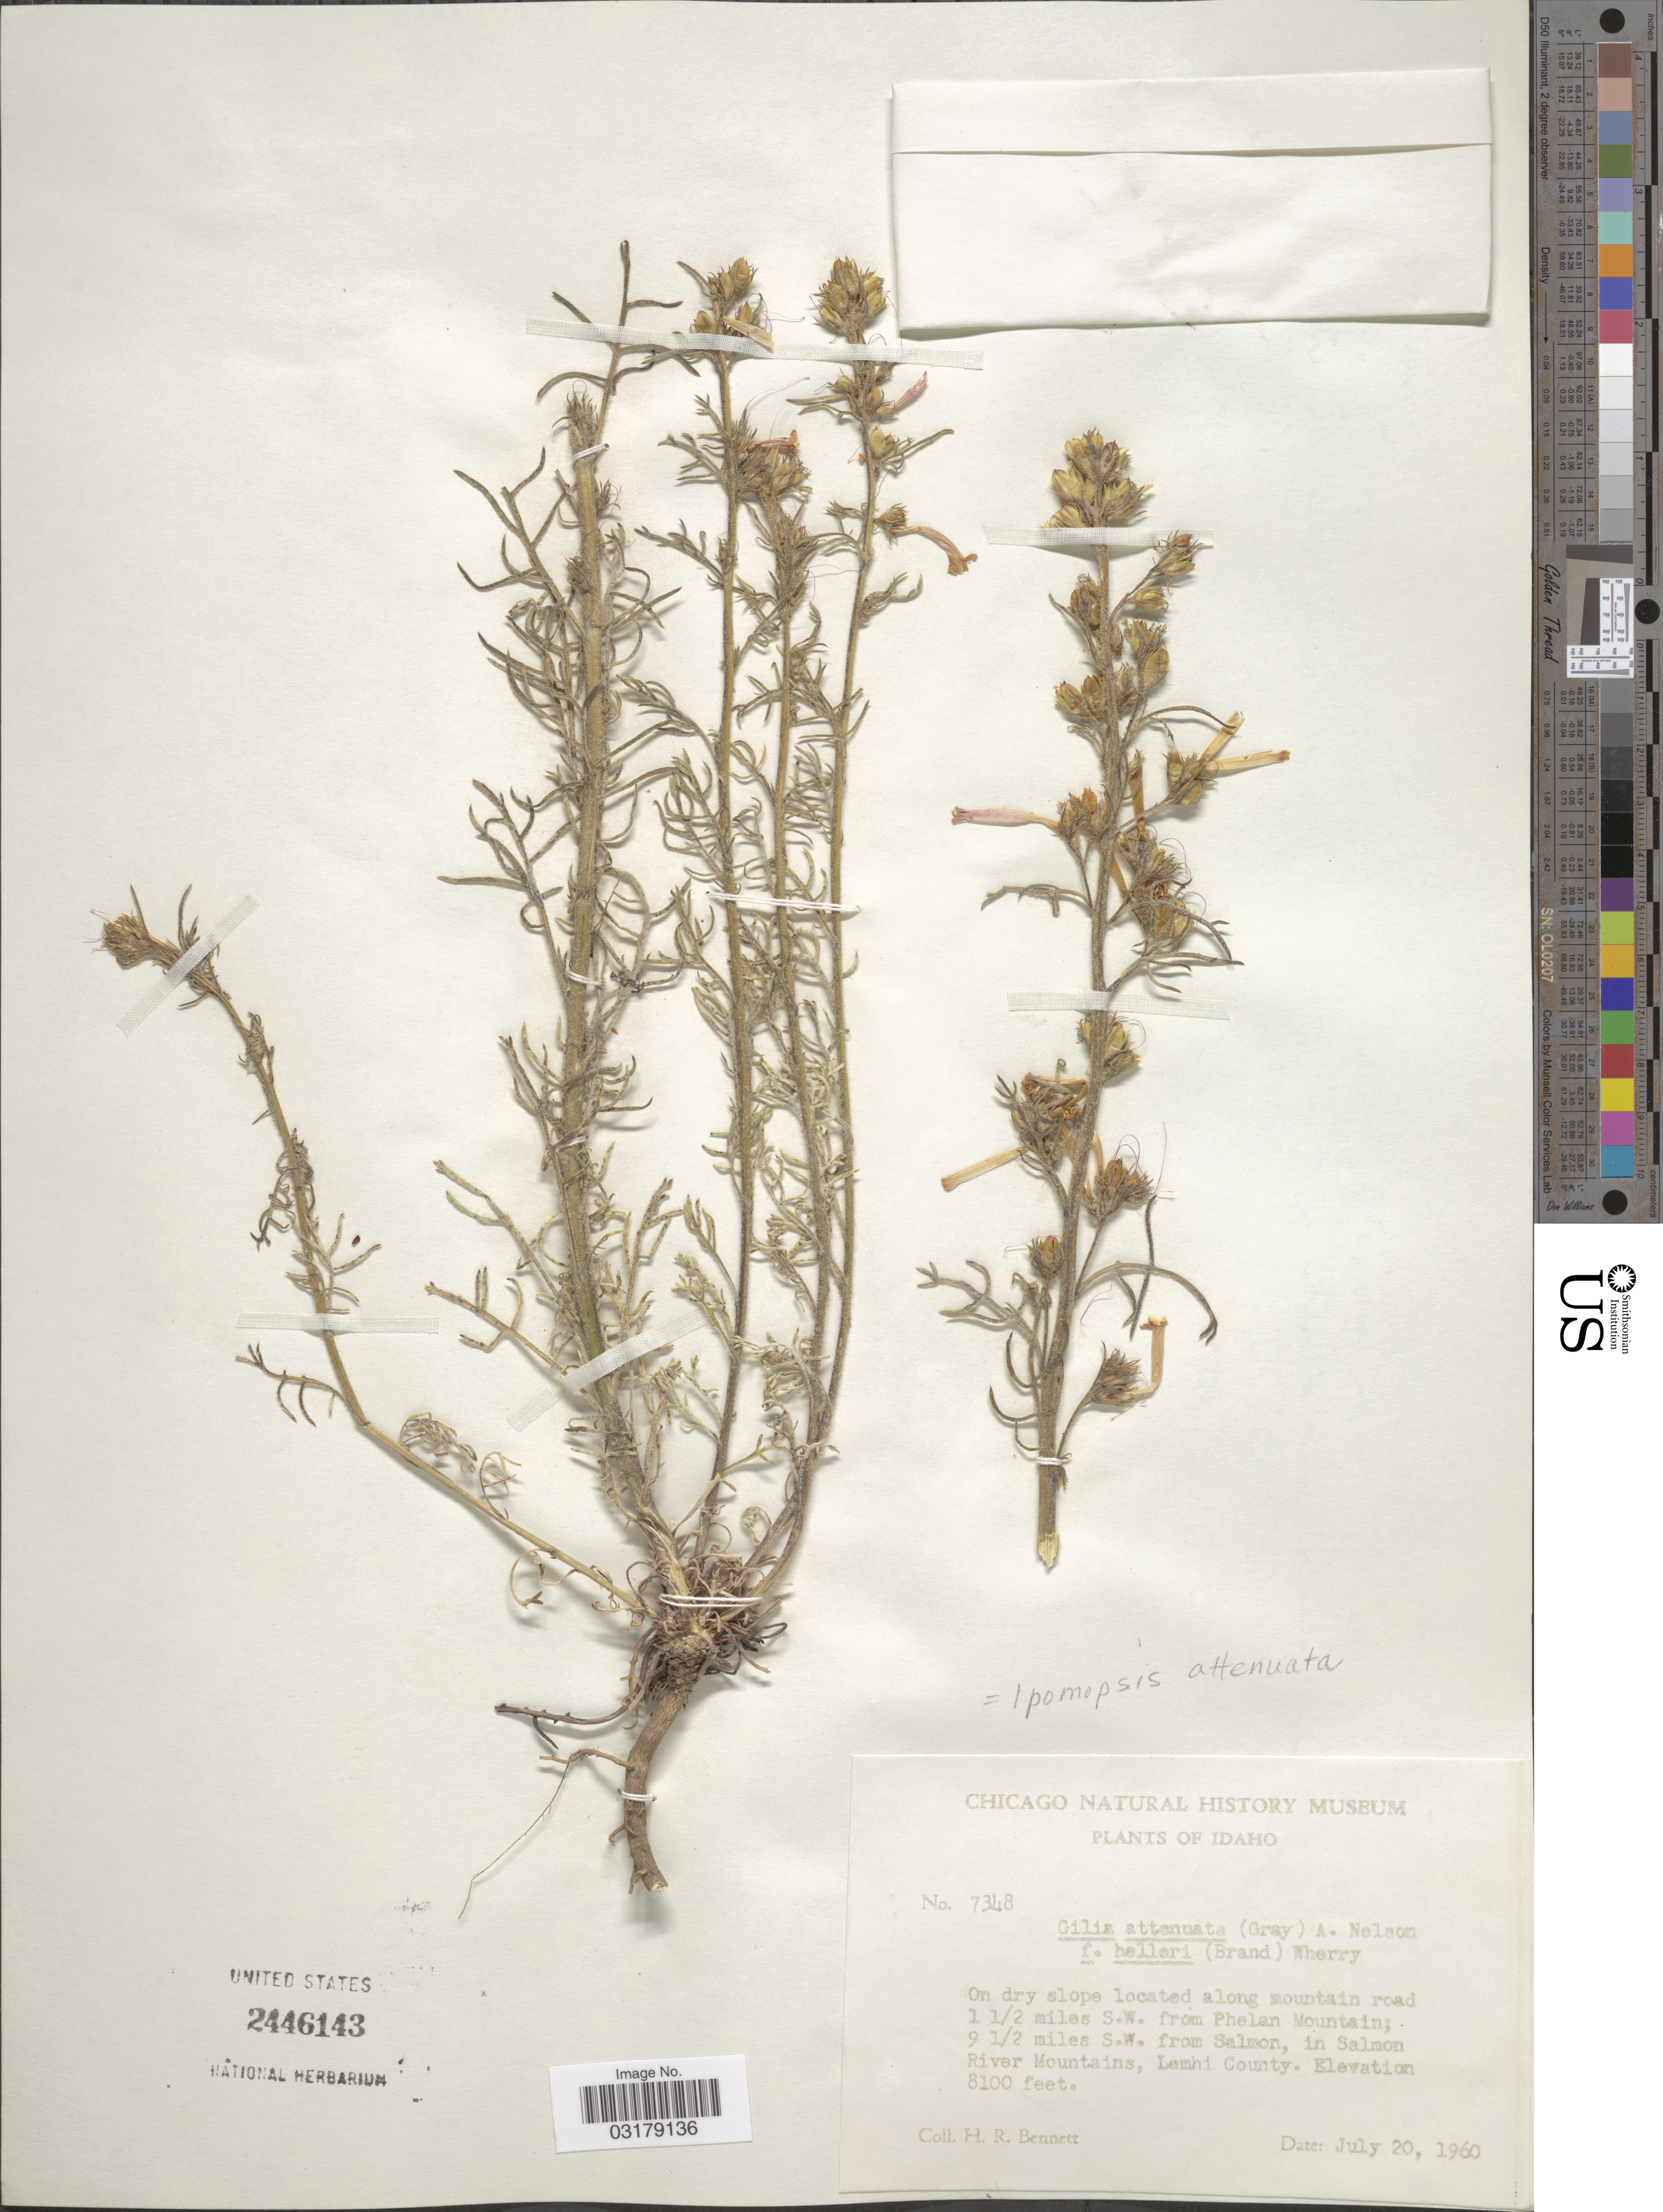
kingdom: Plantae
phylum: Tracheophyta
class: Magnoliopsida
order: Ericales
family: Polemoniaceae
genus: Ipomopsis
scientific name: Ipomopsis aggregata subsp. attenuata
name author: (A. Gray) V.E. Grant & A.D. Grant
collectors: H. R. Bennett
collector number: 7348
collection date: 1960-07-20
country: United States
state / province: Idaho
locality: On dry slope located along mountain road 1 ½ miles S.W. from Phelan Mountain; 9 ½ miles S.W. from Salmon, in Salmon River Mountains, Lemhi County.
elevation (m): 2469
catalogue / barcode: US 2446143